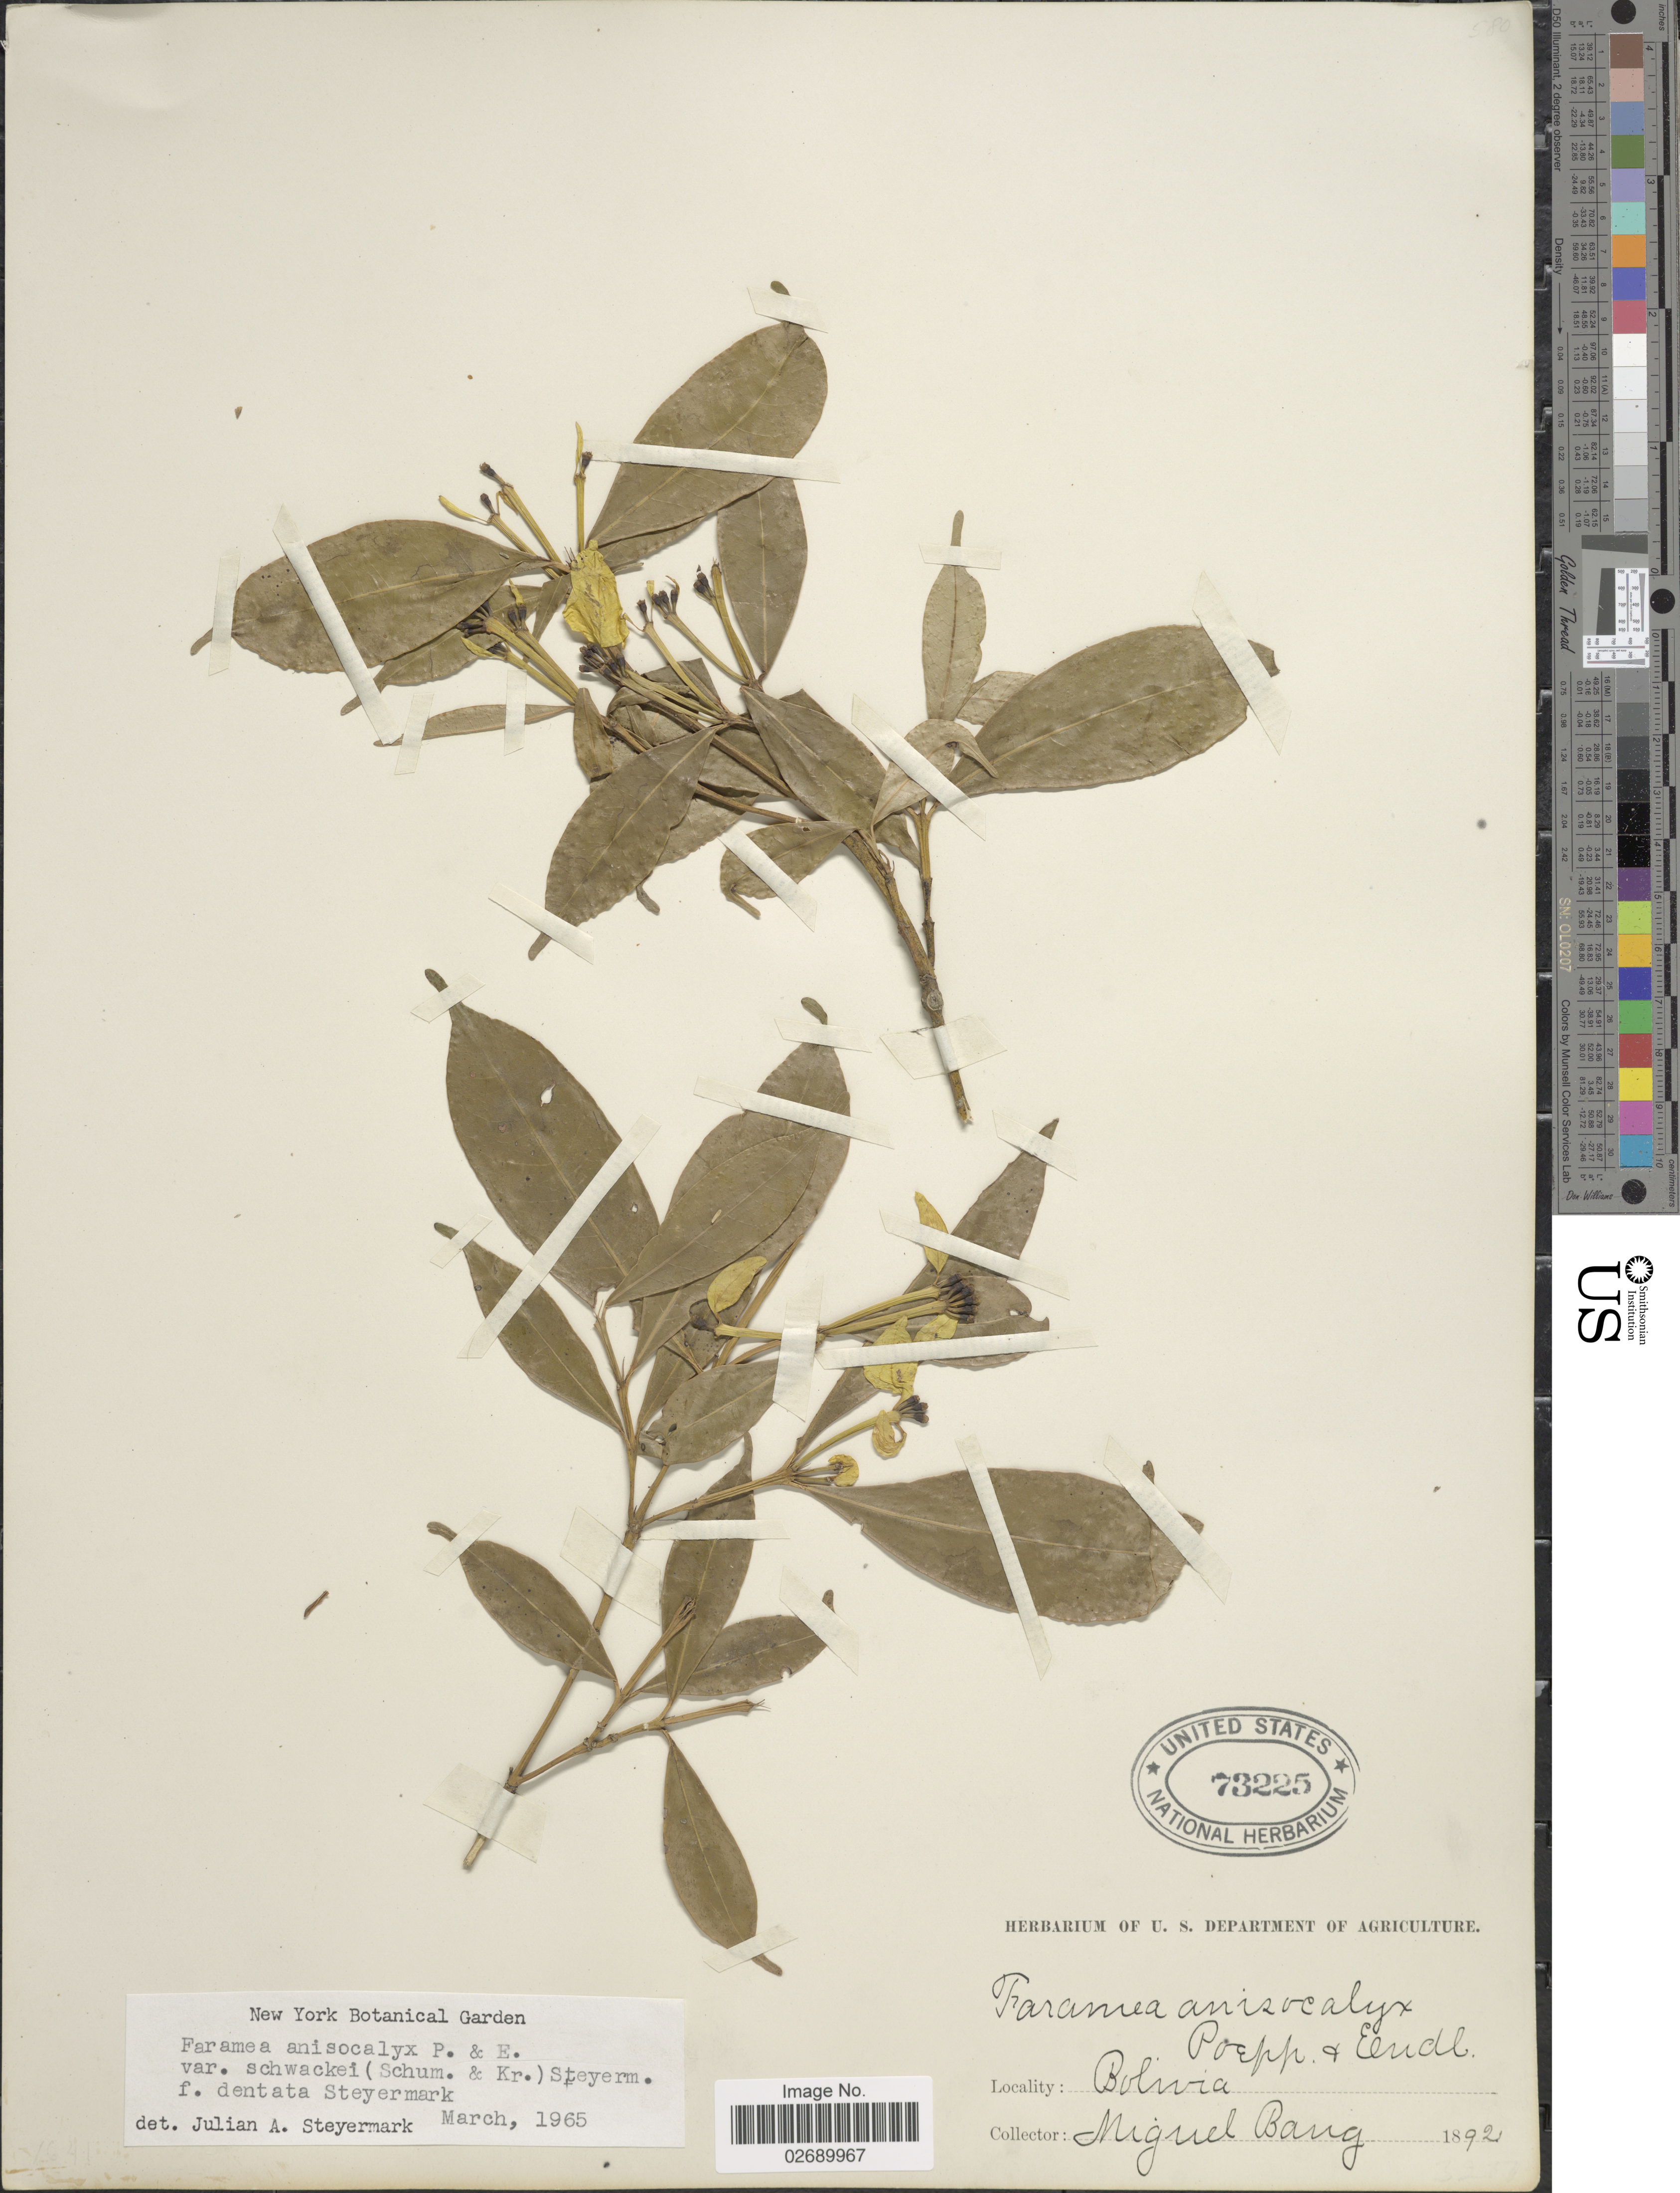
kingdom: Plantae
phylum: Tracheophyta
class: Magnoliopsida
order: Gentianales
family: Rubiaceae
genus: Faramea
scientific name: Faramea anisocalyx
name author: Poepp. & Endl.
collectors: M. Bang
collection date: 1892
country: Bolivia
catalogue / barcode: US 73225